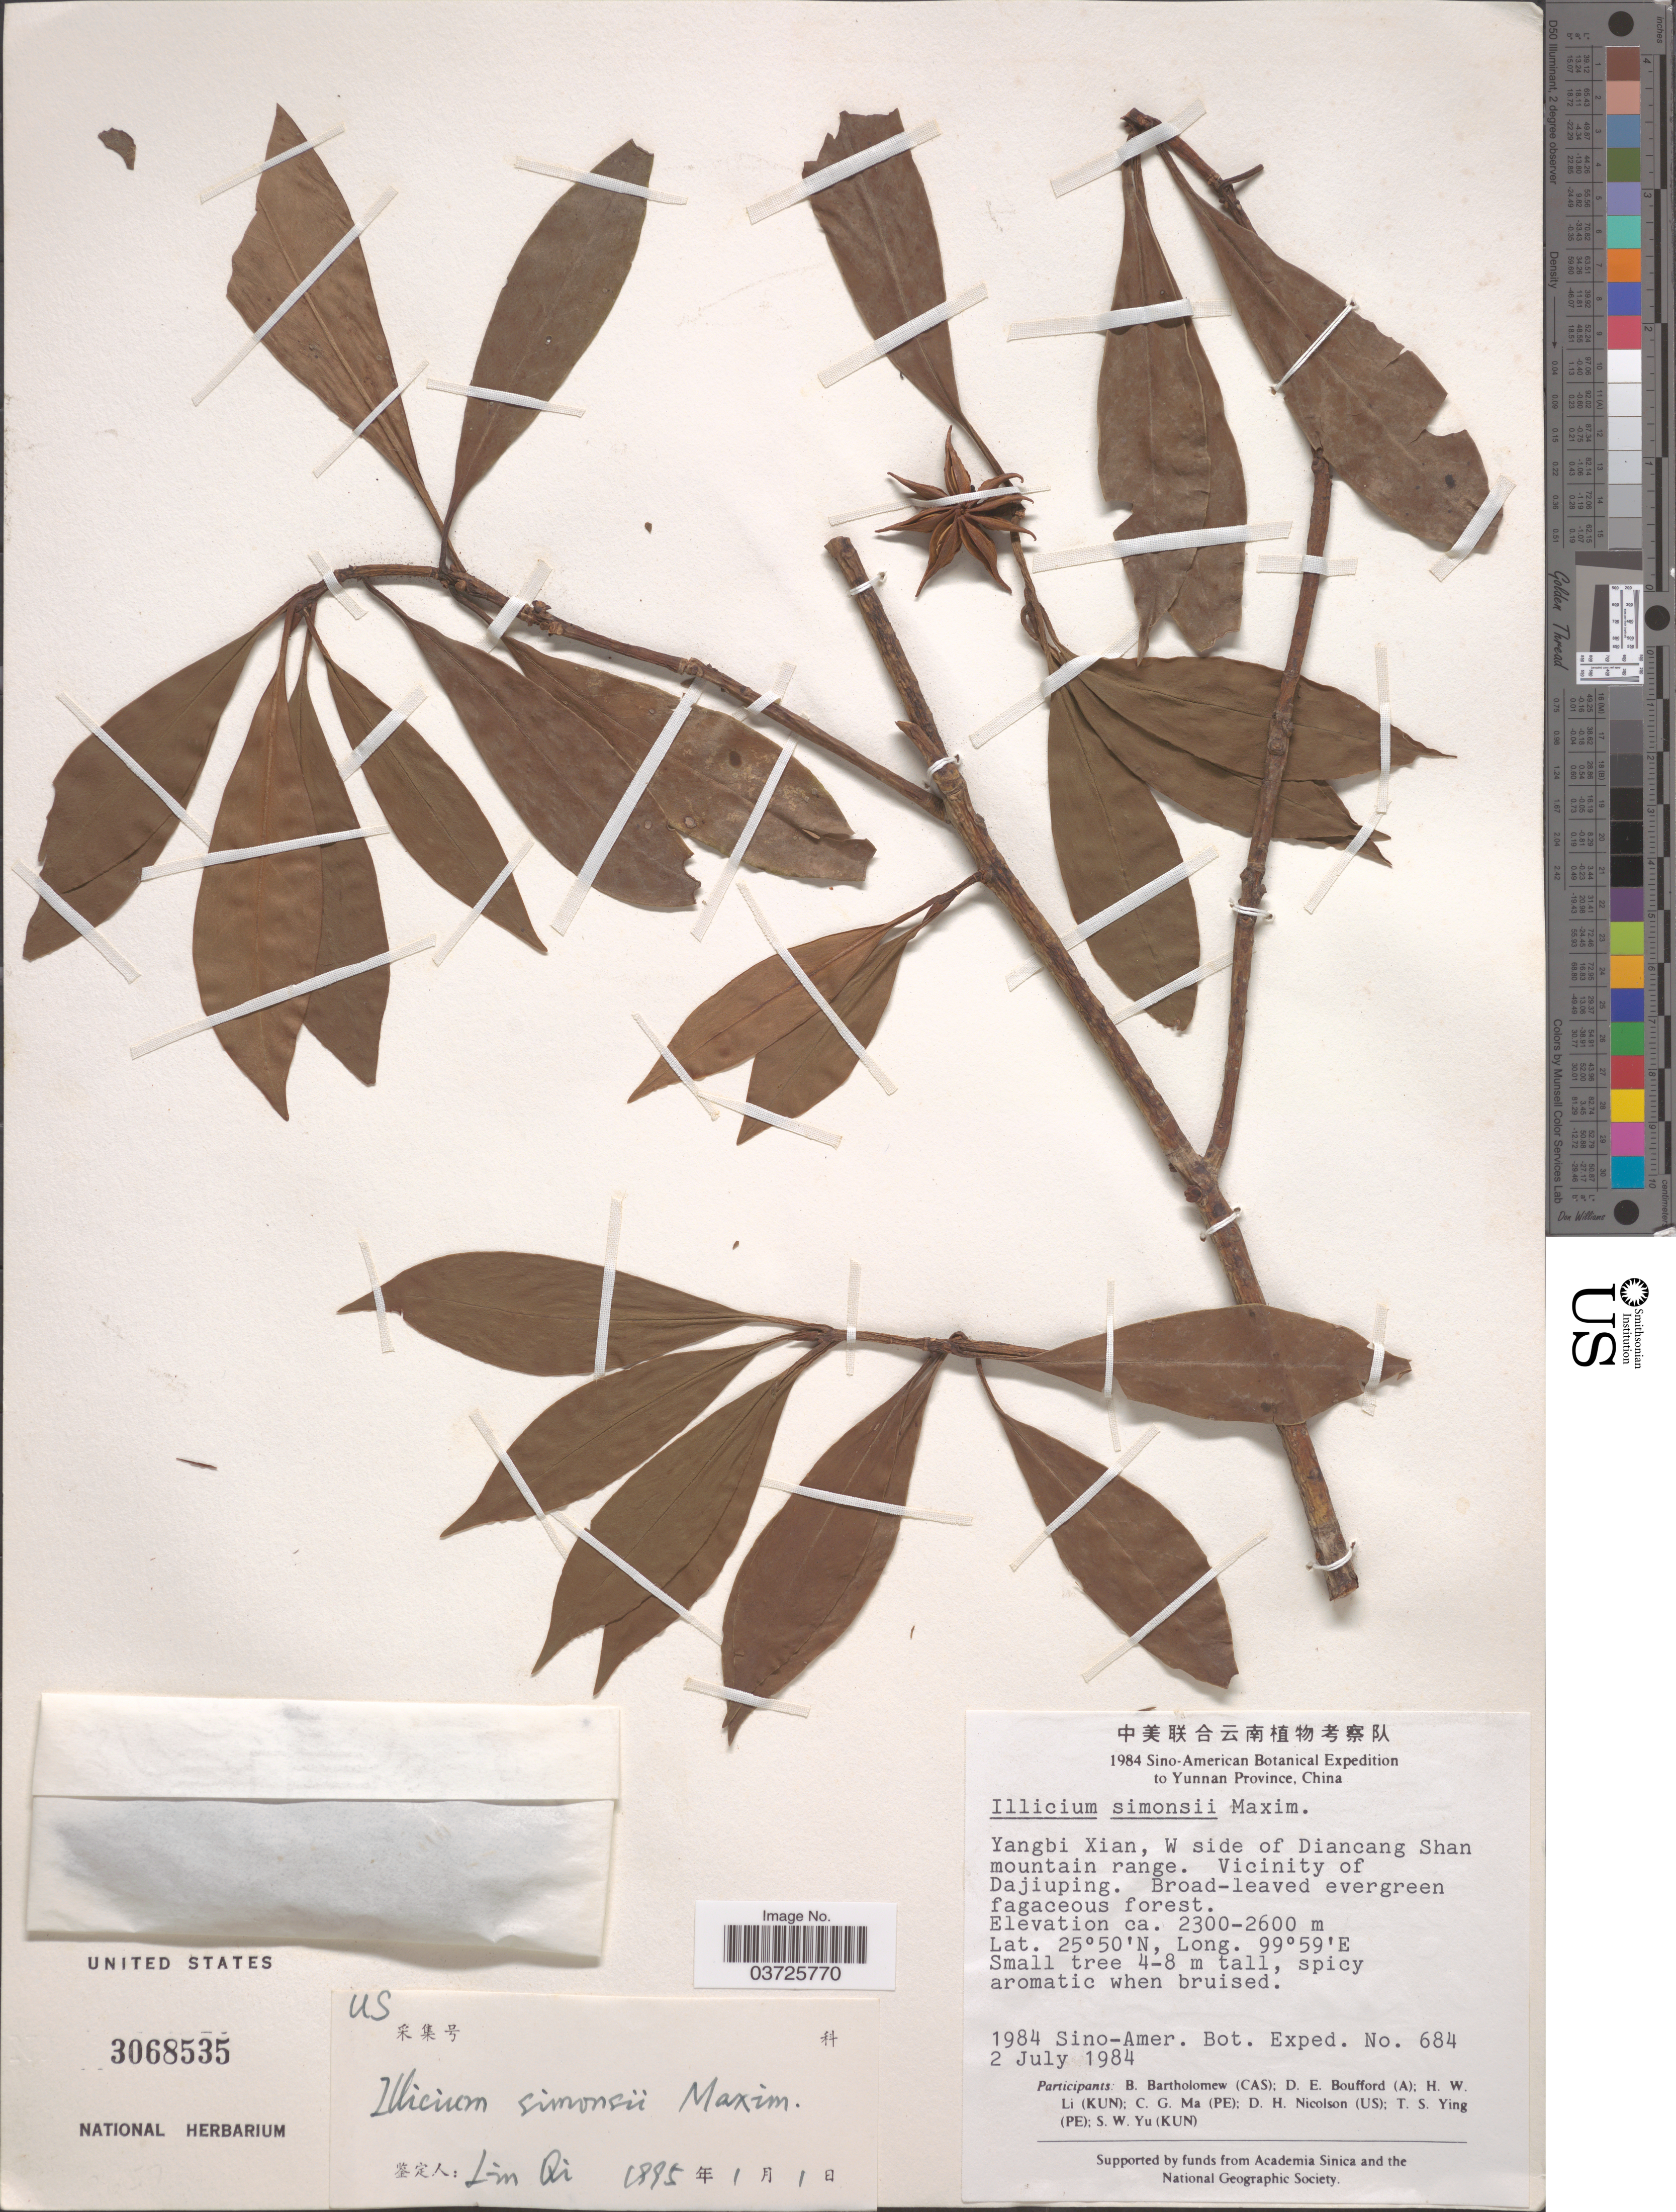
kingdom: Plantae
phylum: Tracheophyta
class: Magnoliopsida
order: Austrobaileyales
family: Schisandraceae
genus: Illicium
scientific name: Illicium simonsii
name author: Maxim.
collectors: Sino-Amer. Bot. Exped. 1984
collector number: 684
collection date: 1984-07-02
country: China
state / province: Yunnan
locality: Yangbi Xian, W side of Diancang Shan mountain range. Vicinity of Dajiuping.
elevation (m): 2300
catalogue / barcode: US 3068535